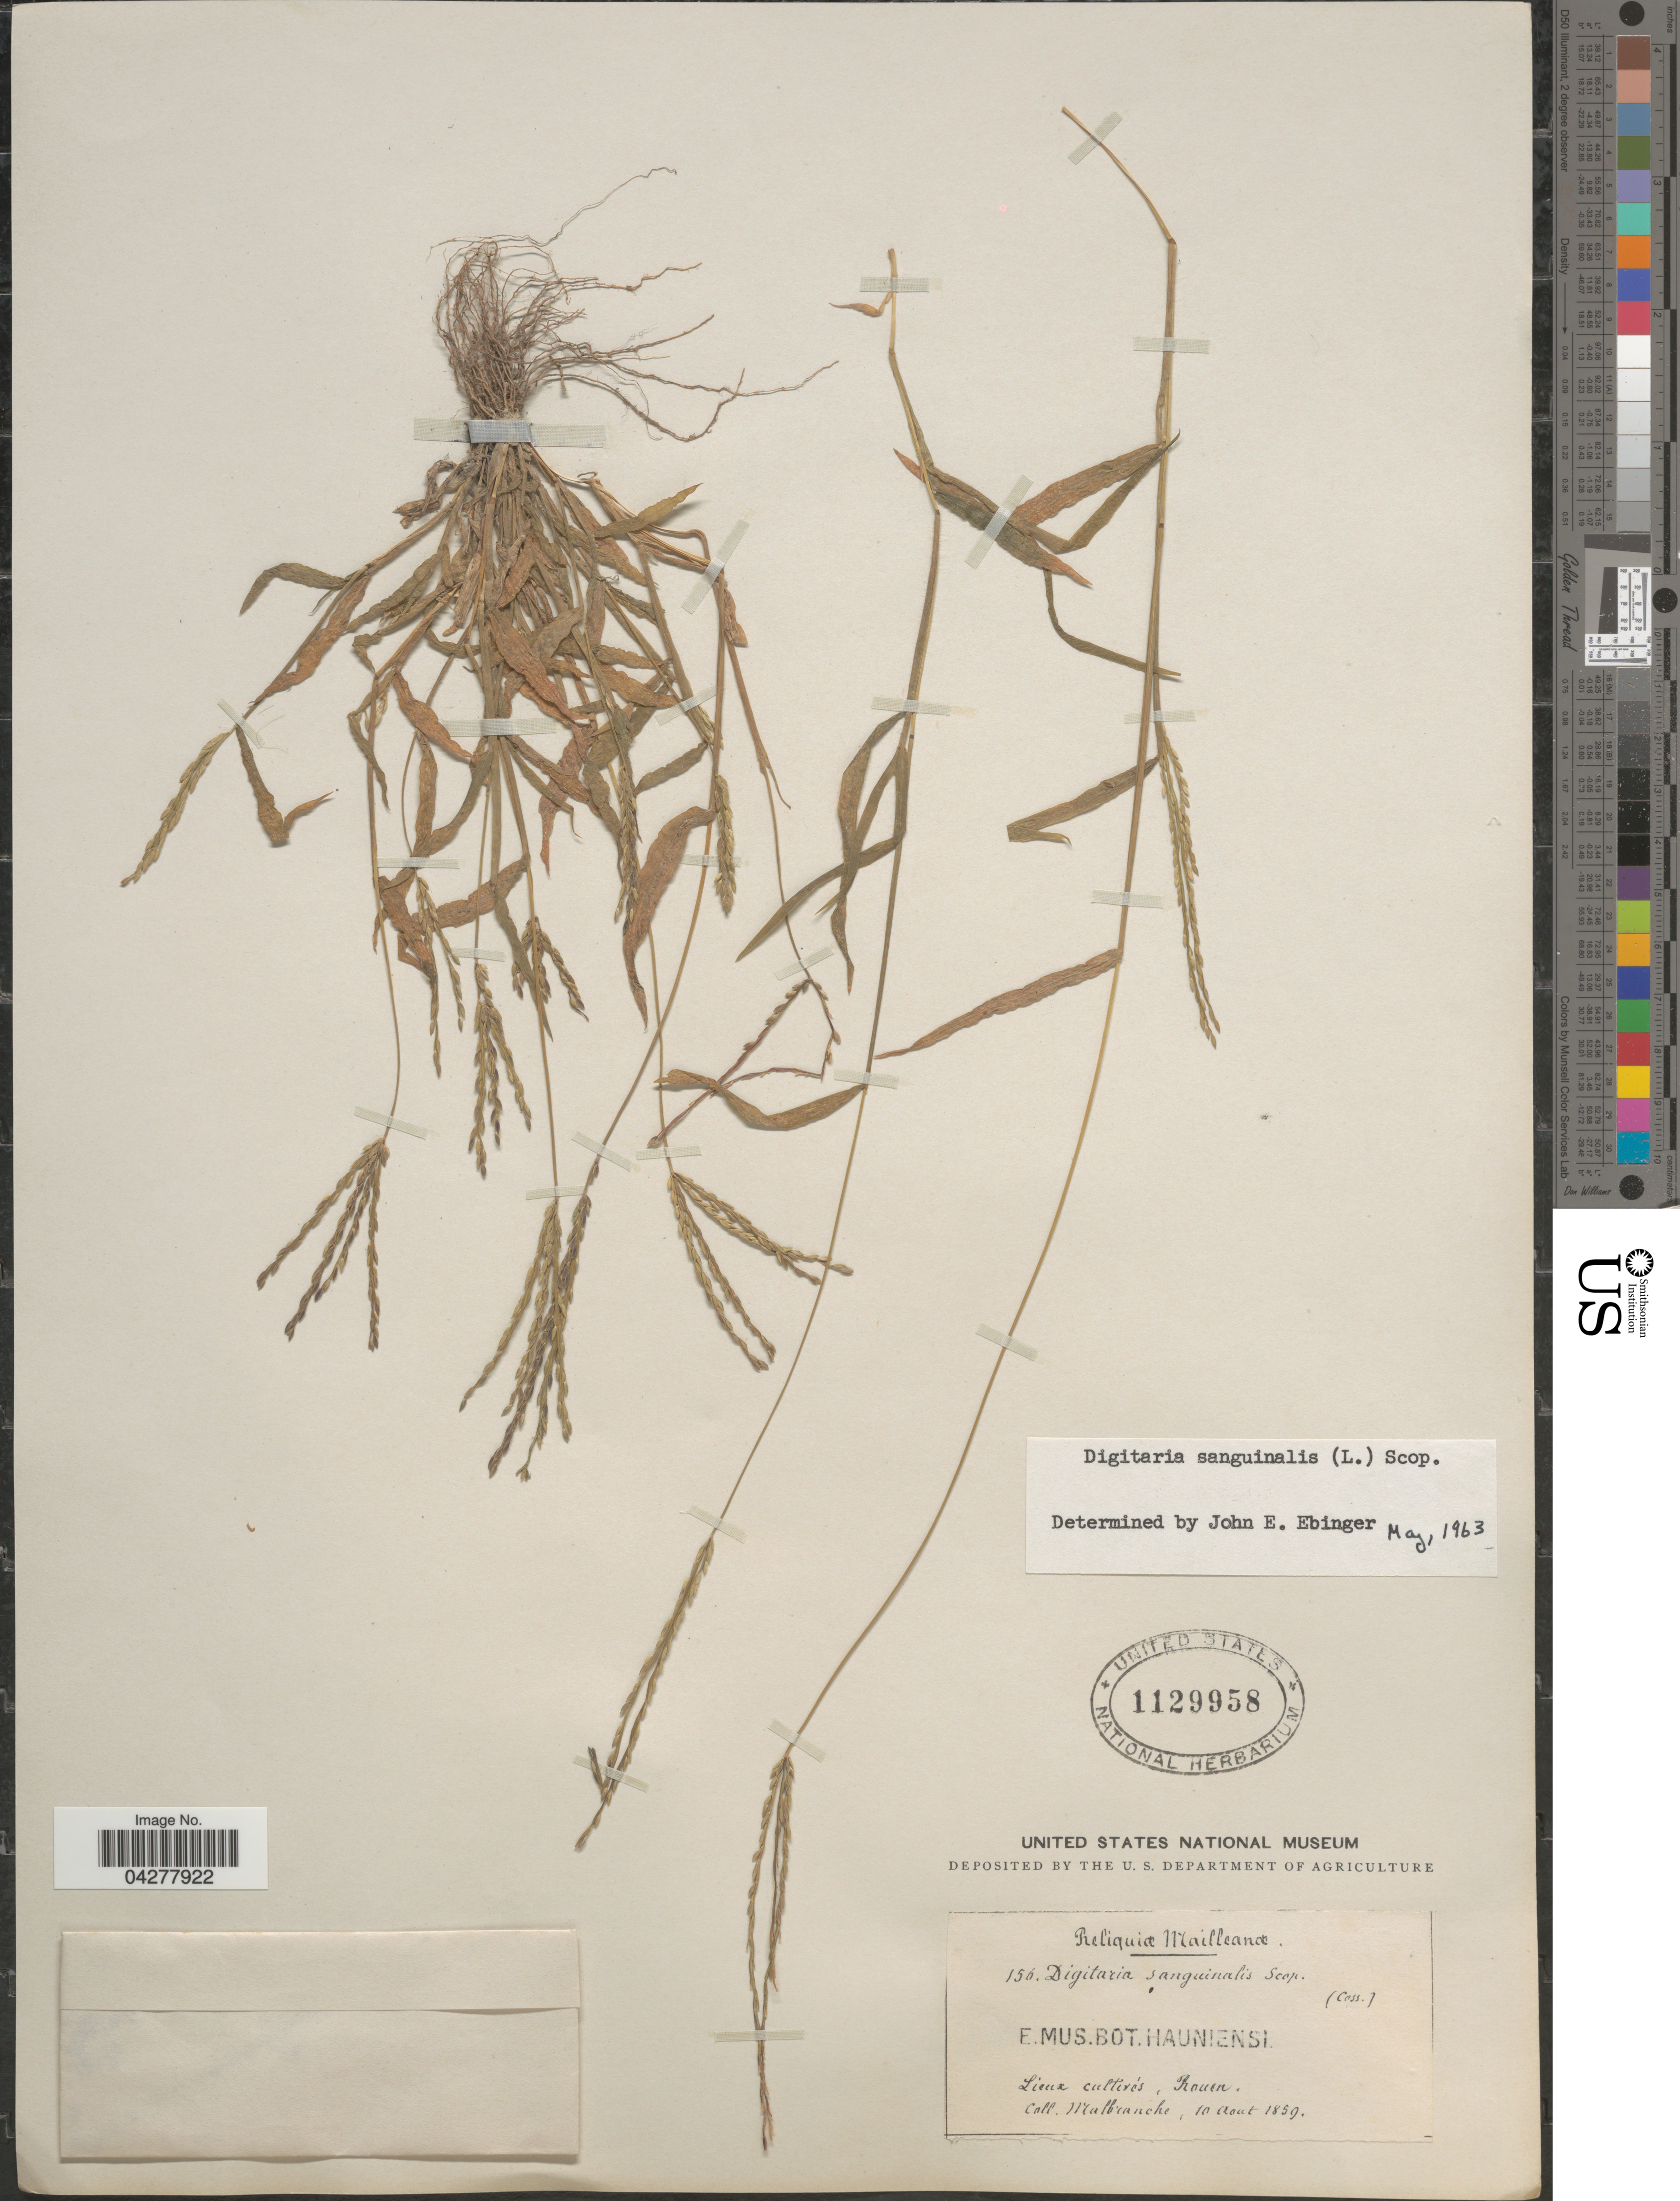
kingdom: Plantae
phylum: Tracheophyta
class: Liliopsida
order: Poales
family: Poaceae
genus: Digitaria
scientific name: Digitaria sanguinalis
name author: (L.) Scop.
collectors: Malbranche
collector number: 156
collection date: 1859-08-10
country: France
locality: Reliquiæ Mailleanæ. Lieux cultivés, Rouen.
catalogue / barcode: US 1129958